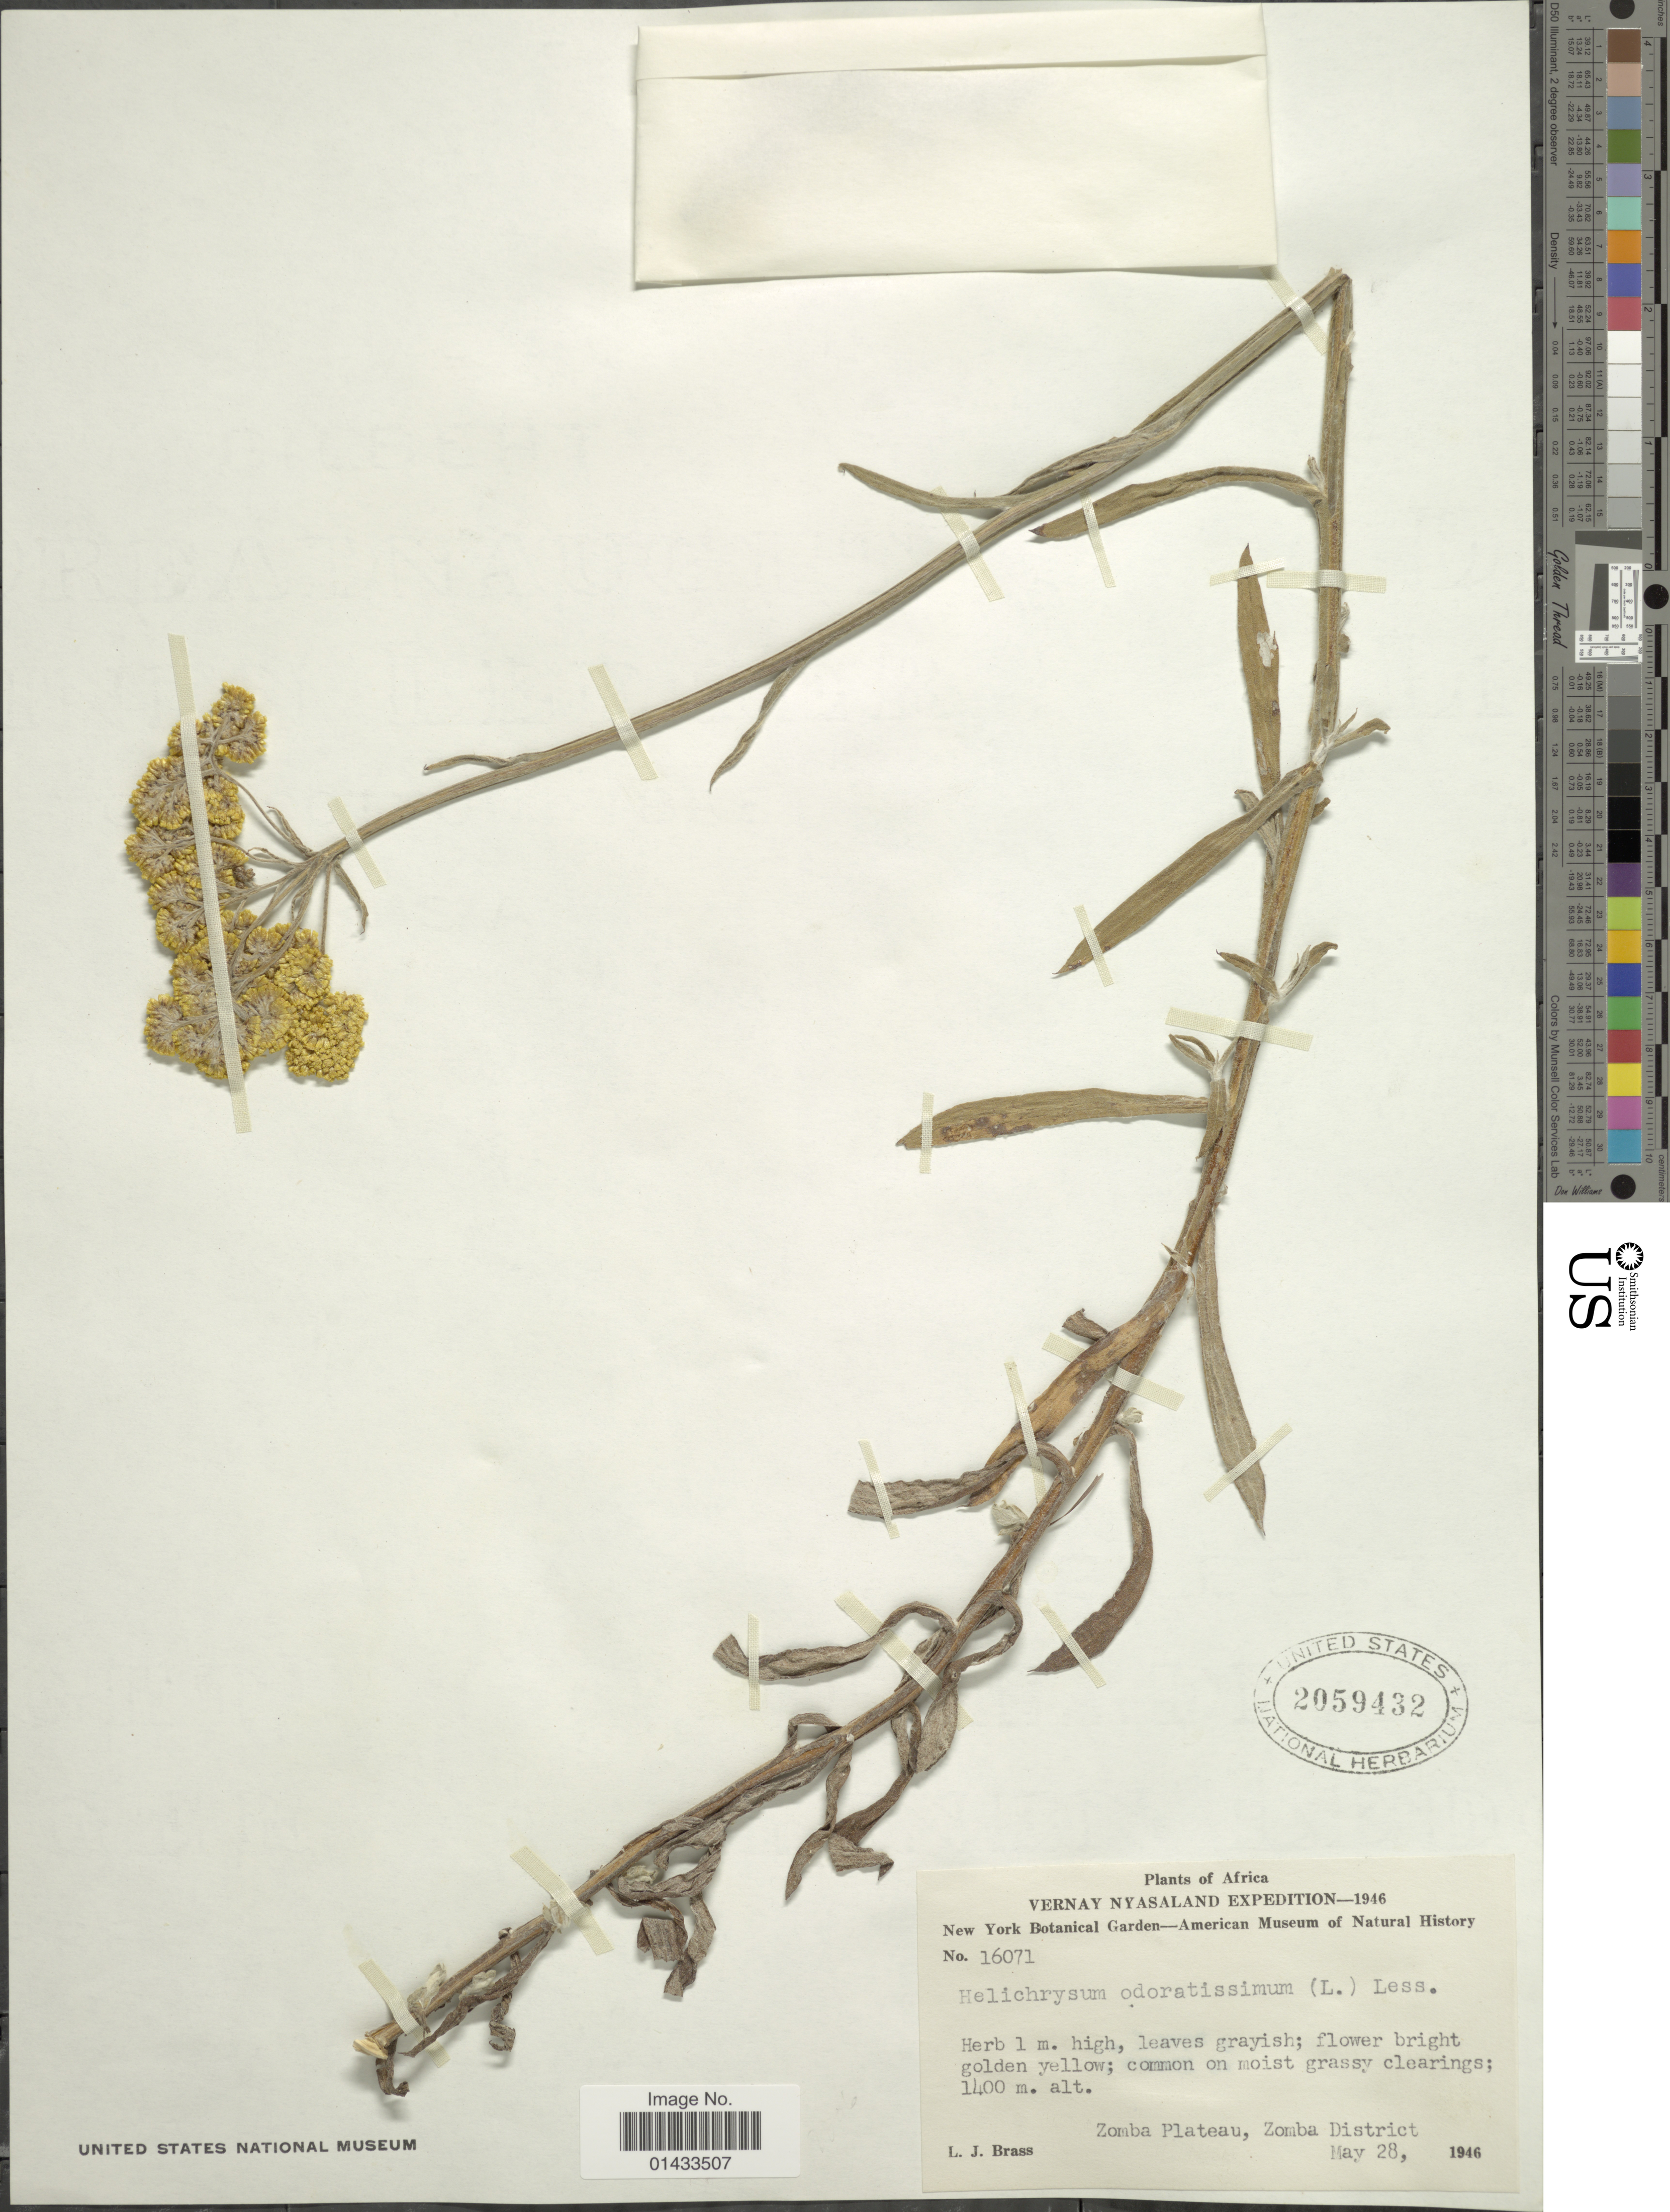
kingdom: Plantae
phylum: Tracheophyta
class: Magnoliopsida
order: Asterales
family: Asteraceae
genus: Helichrysum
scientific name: Helichrysum odoratissimum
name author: (L.) Sweet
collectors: L. J. Brass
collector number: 16071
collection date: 1946-05-28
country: Malawi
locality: Vernay Nyasaland, Zomba Plateau, Zomba District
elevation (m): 1400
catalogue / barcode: US 2059432